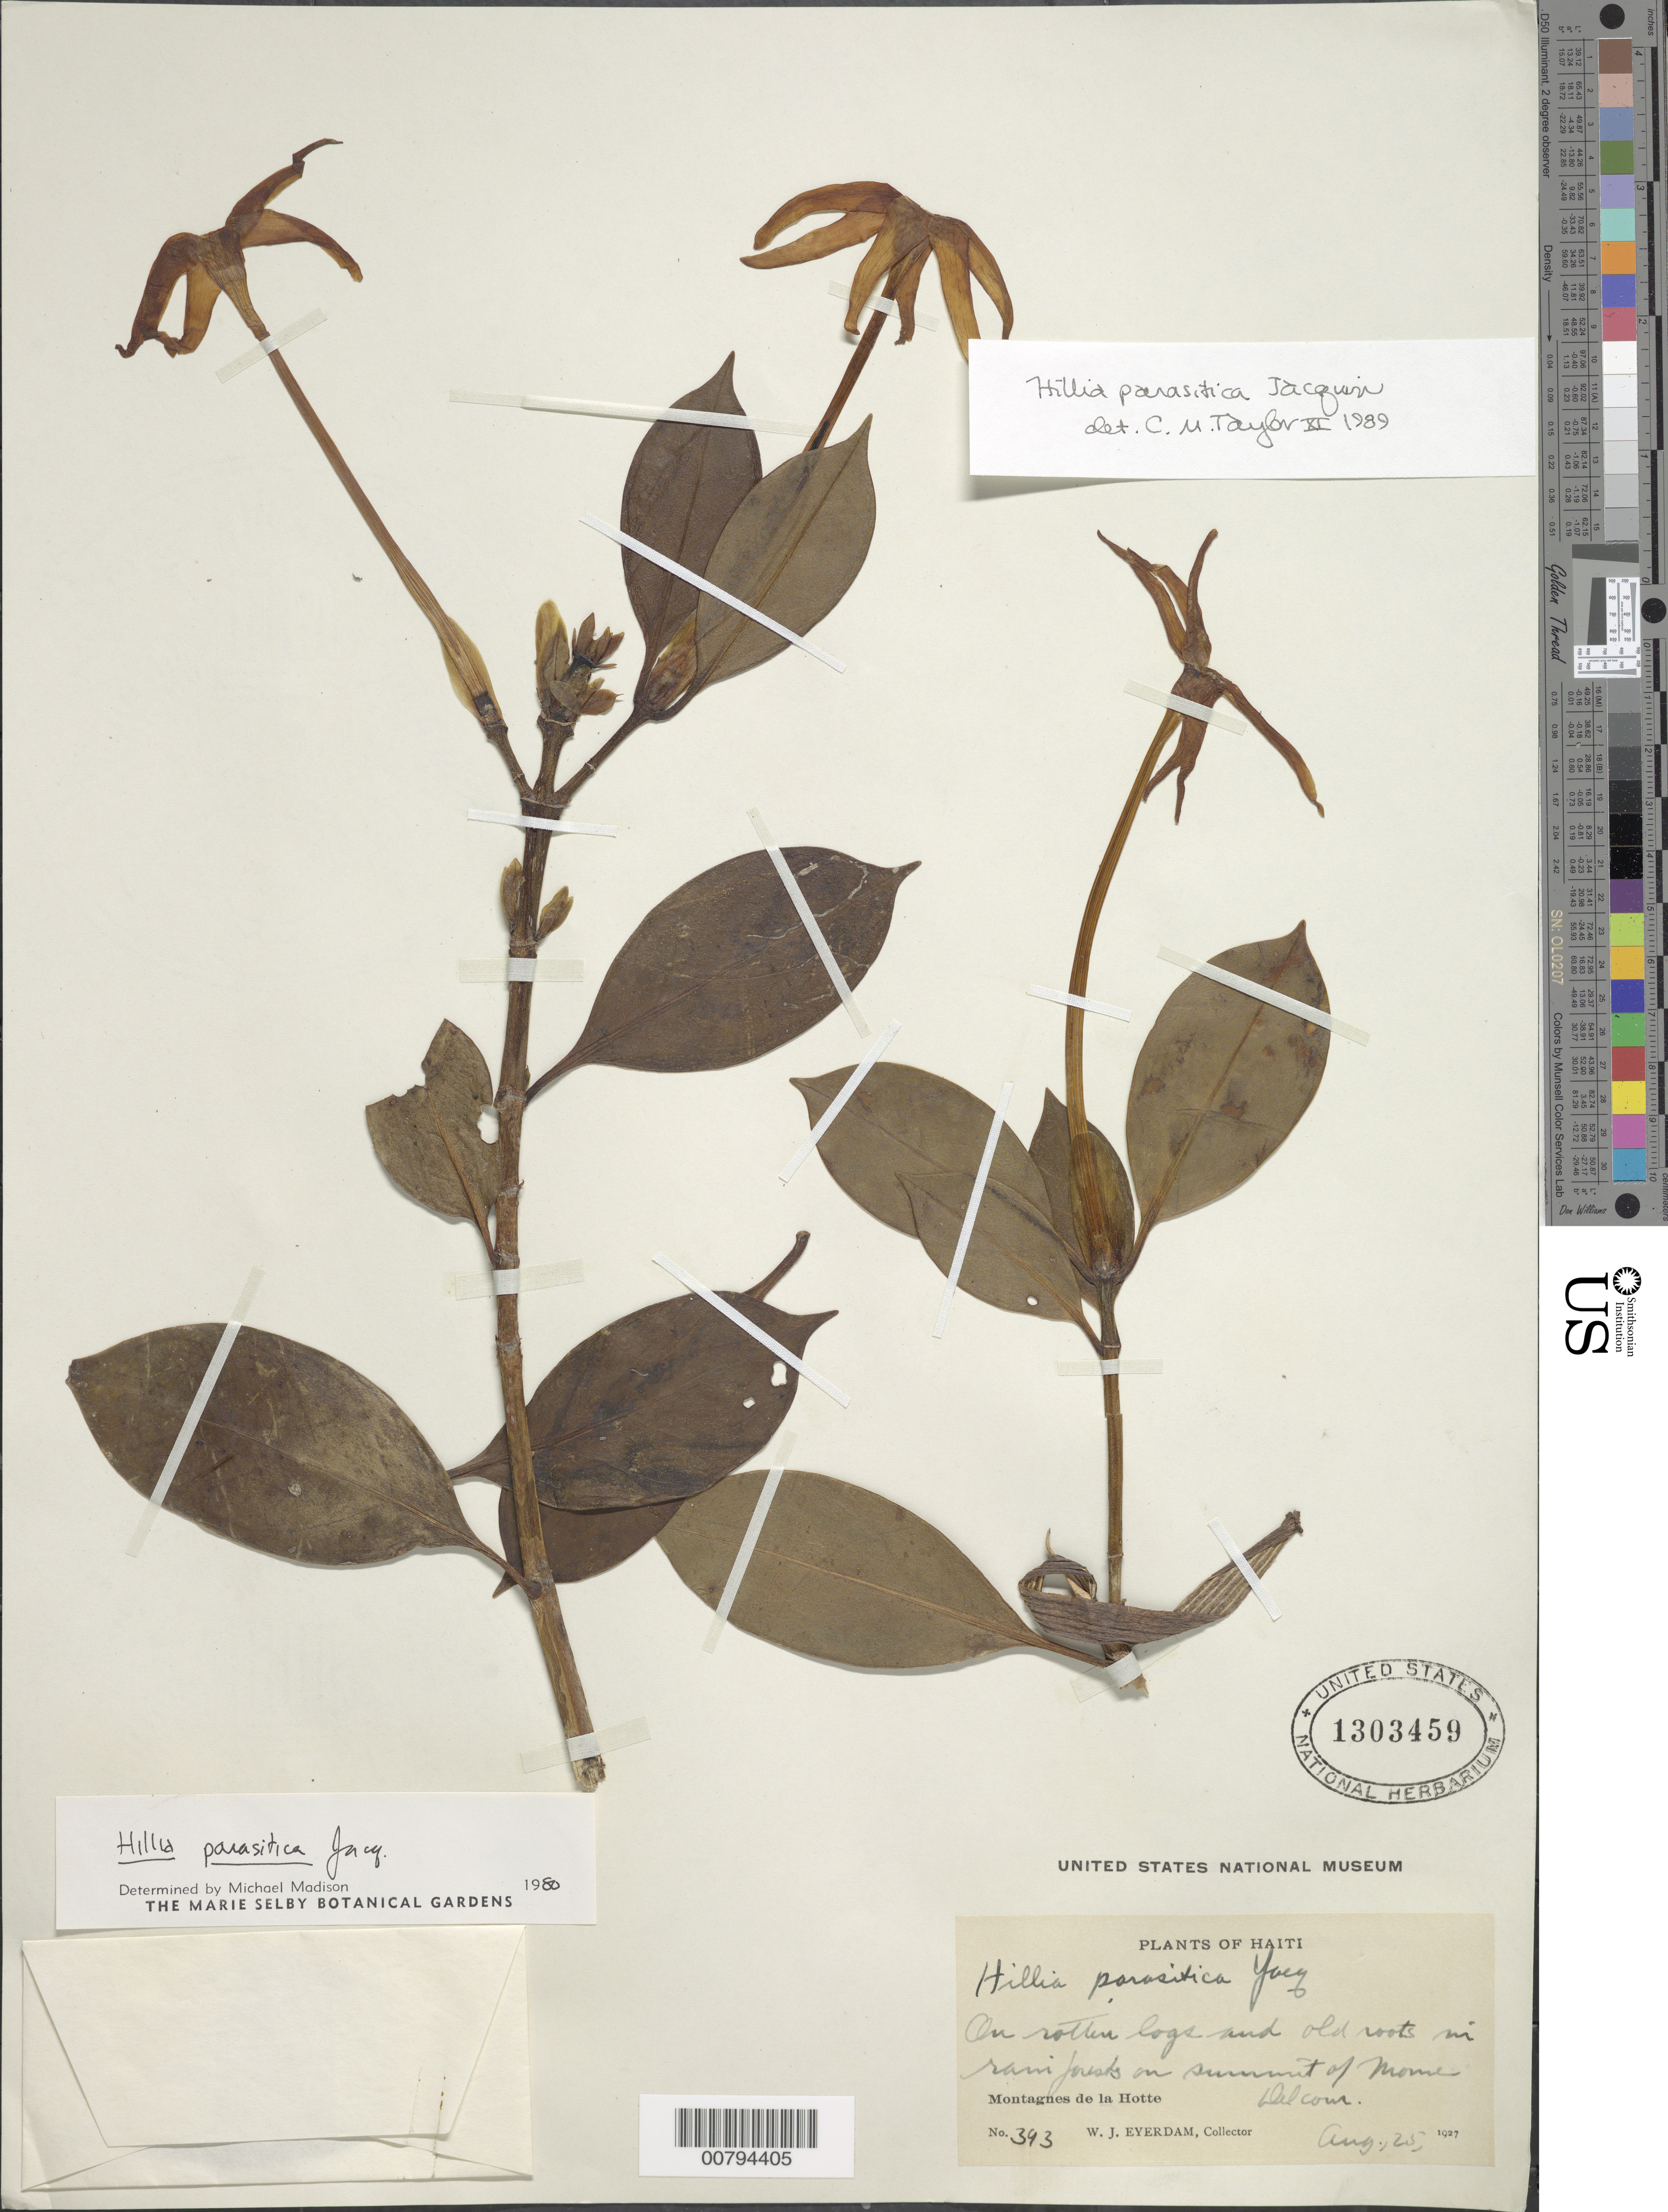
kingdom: Plantae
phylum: Tracheophyta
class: Magnoliopsida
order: Gentianales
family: Rubiaceae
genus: Hillia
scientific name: Hillia parasitica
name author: Jacq.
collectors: W. J. Eyerdam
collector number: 393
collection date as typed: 25 Aug 1927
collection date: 1927-08-25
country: Haiti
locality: Montagnes de la Hotte. On summit of Morne.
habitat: On rotten logs and old roots in rainforest on summit of morne.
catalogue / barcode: US 1303459